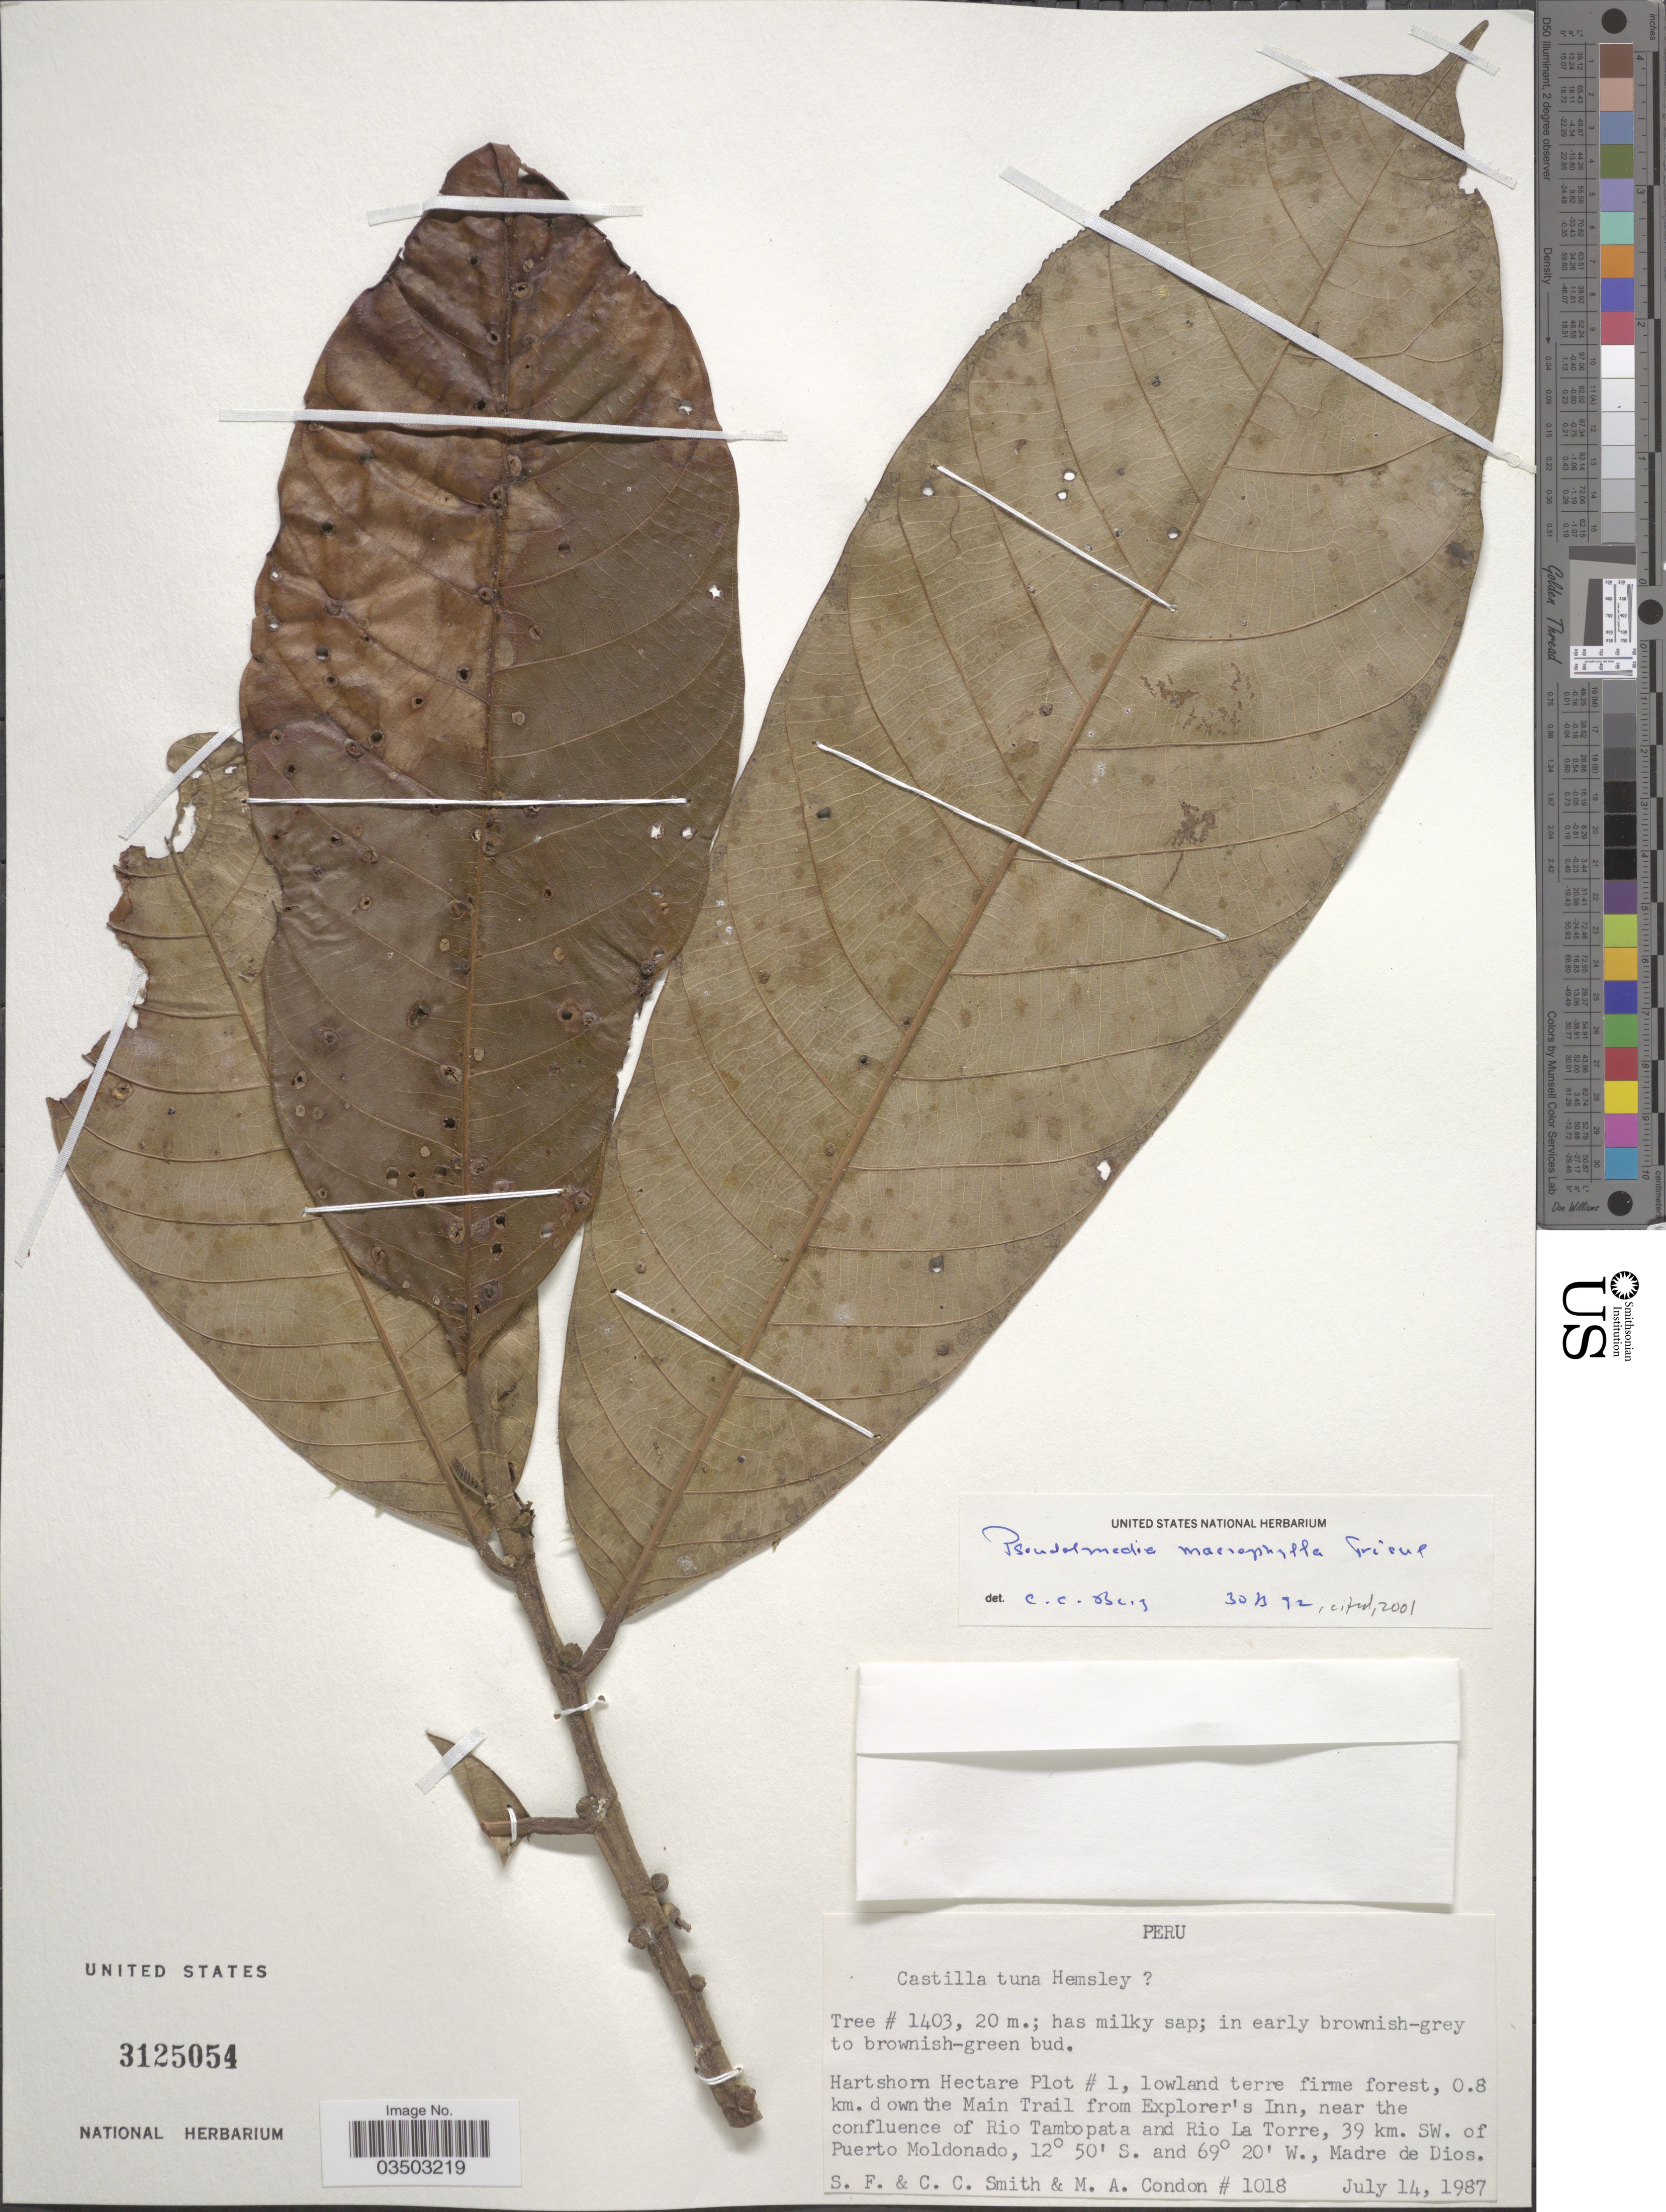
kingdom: Plantae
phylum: Tracheophyta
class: Magnoliopsida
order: Rosales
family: Moraceae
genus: Pseudolmedia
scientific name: Pseudolmedia macrophylla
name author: Trécul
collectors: S.F. Smith, C. C. Smith & M. Condon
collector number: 1018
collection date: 1987-07-14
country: Peru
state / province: Madre de Dios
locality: Hartshorn Hectare Plot # 1, lowland terre firme forest, 0.8 km. down the Main Trail from Explorer's Inn, near the confluence of Rio Tambopata and Rio La Torre, 39 km. SW. of Puerto Moldonado.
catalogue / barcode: US 3125054